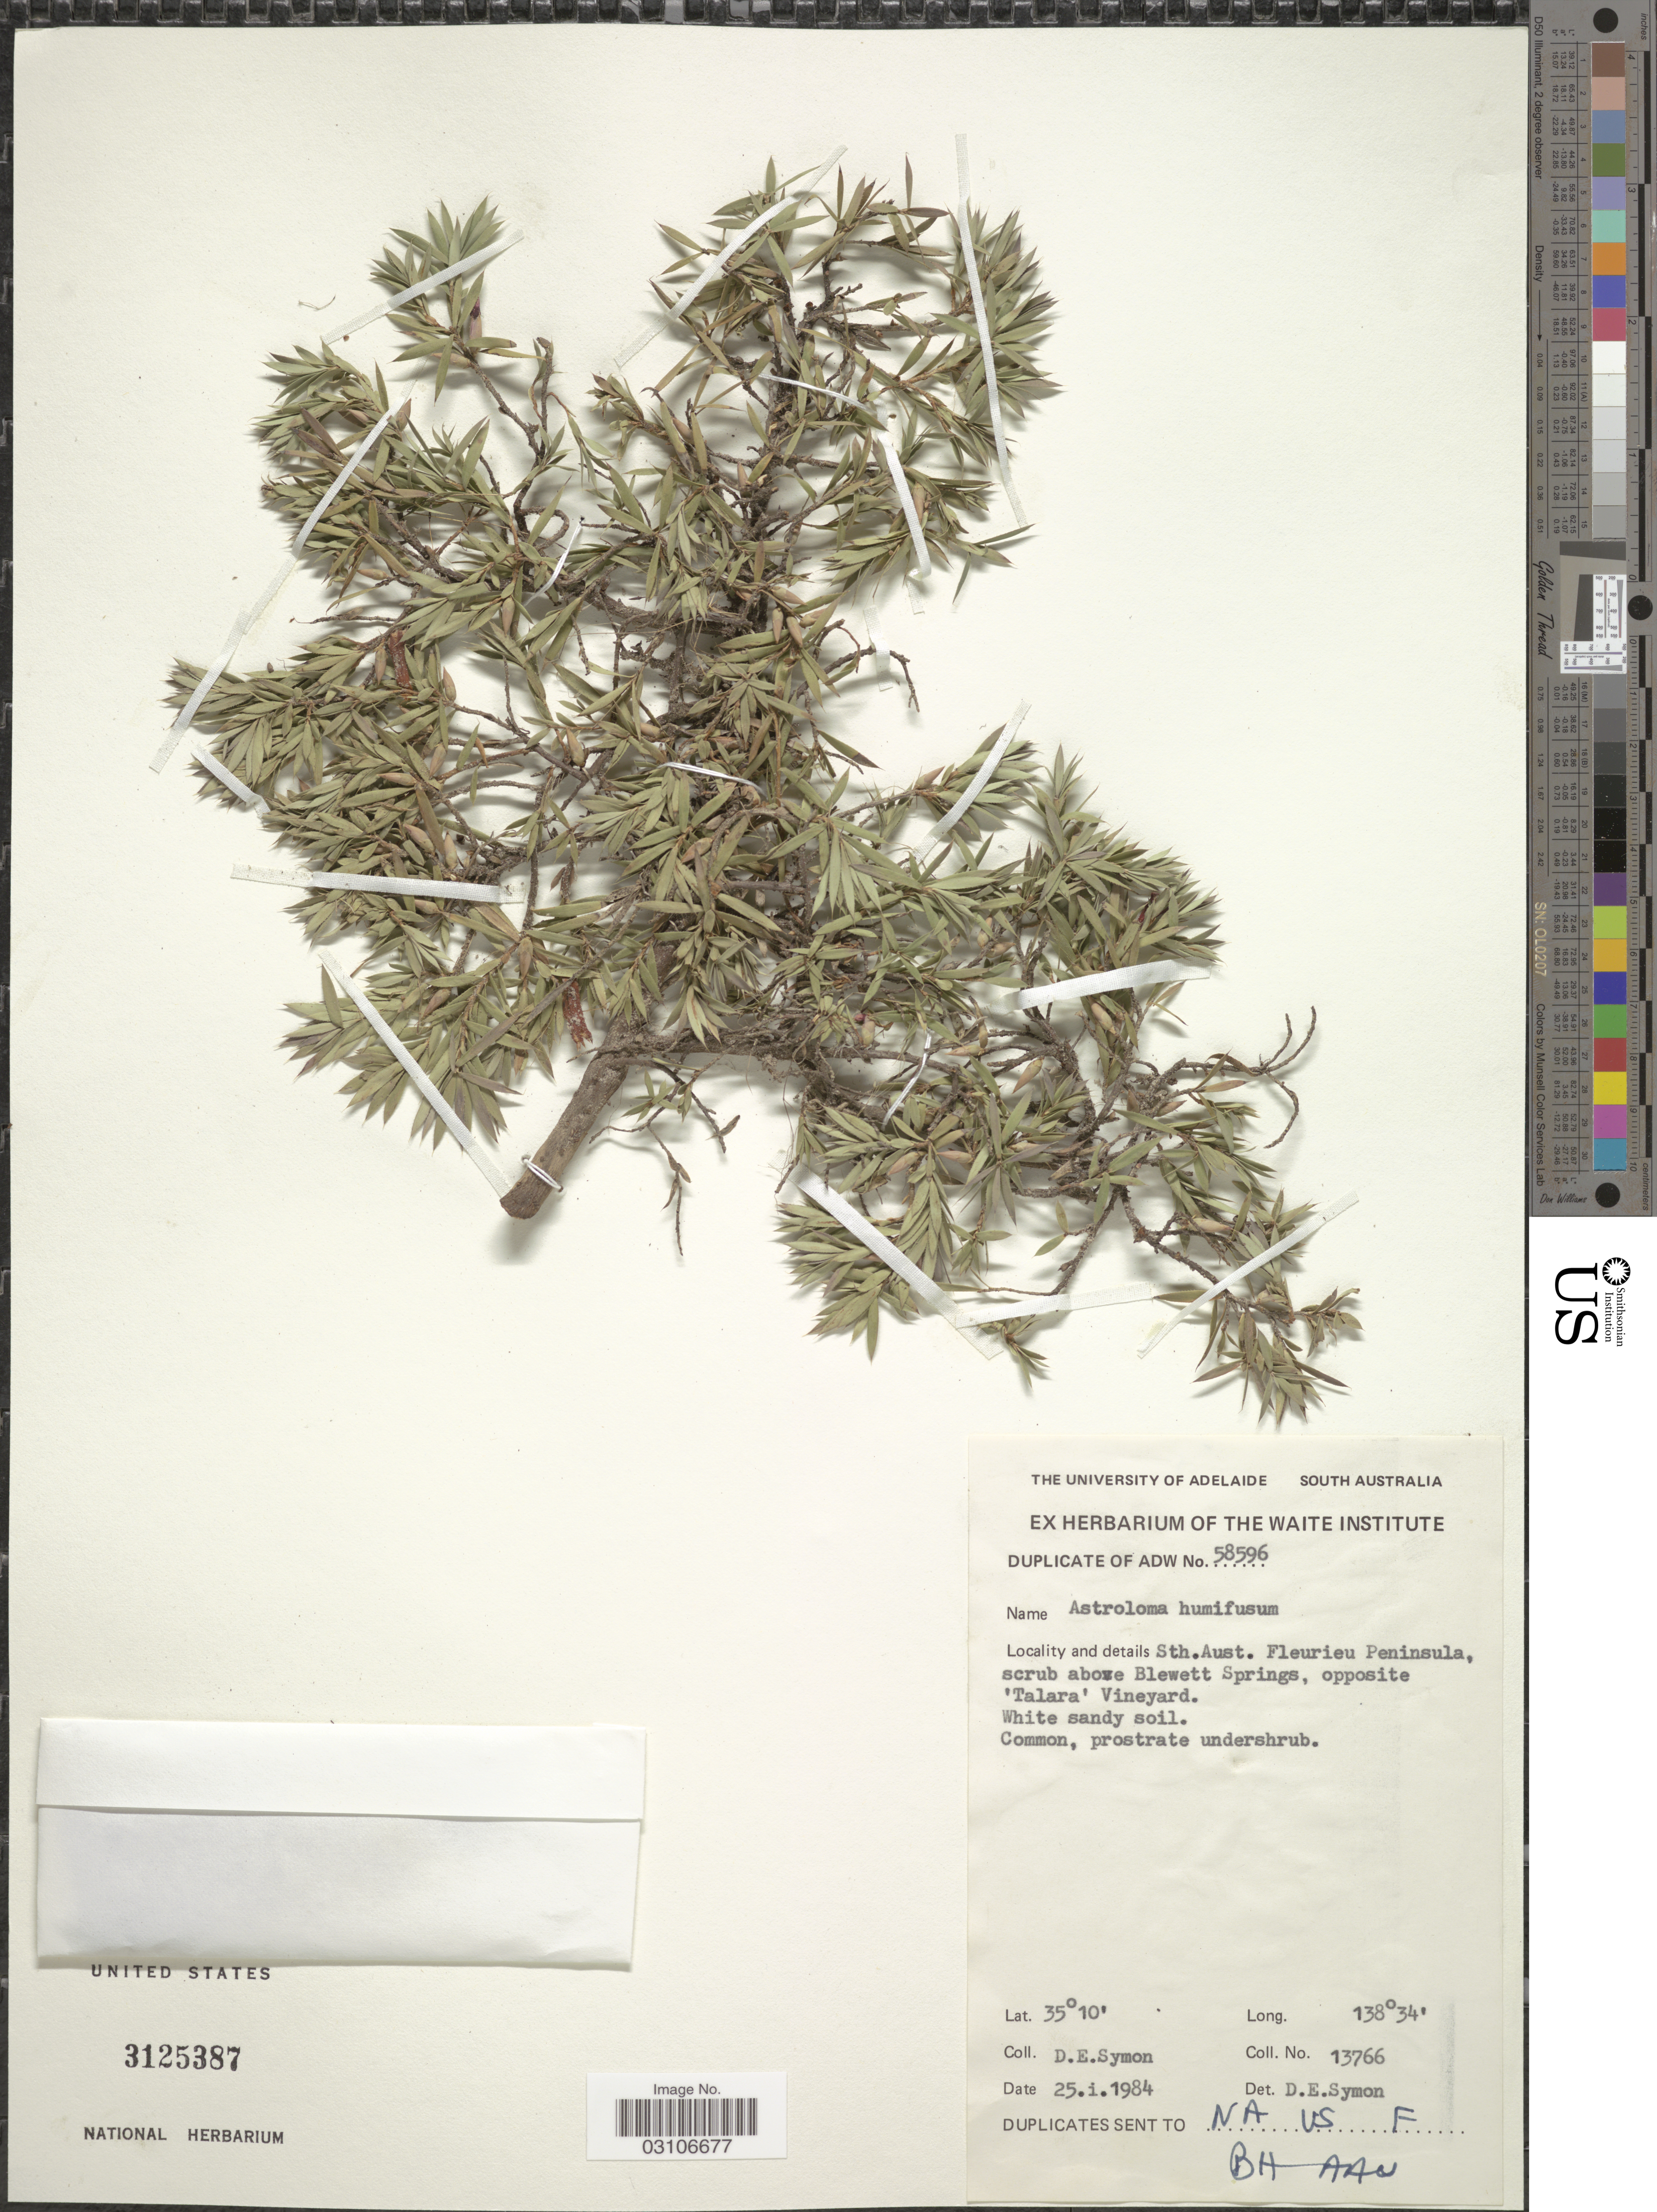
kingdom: Plantae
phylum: Tracheophyta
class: Magnoliopsida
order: Ericales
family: Ericaceae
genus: Astroloma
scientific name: Astroloma humifusum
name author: (Cav.) R. Br.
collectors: D. Symon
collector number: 13766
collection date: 1984-01-25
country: Australia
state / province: South Australia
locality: Fleurieu Peninsula, scrub above Blewett Springs, opposite 'Talara' Vineyard.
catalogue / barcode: US 3125387